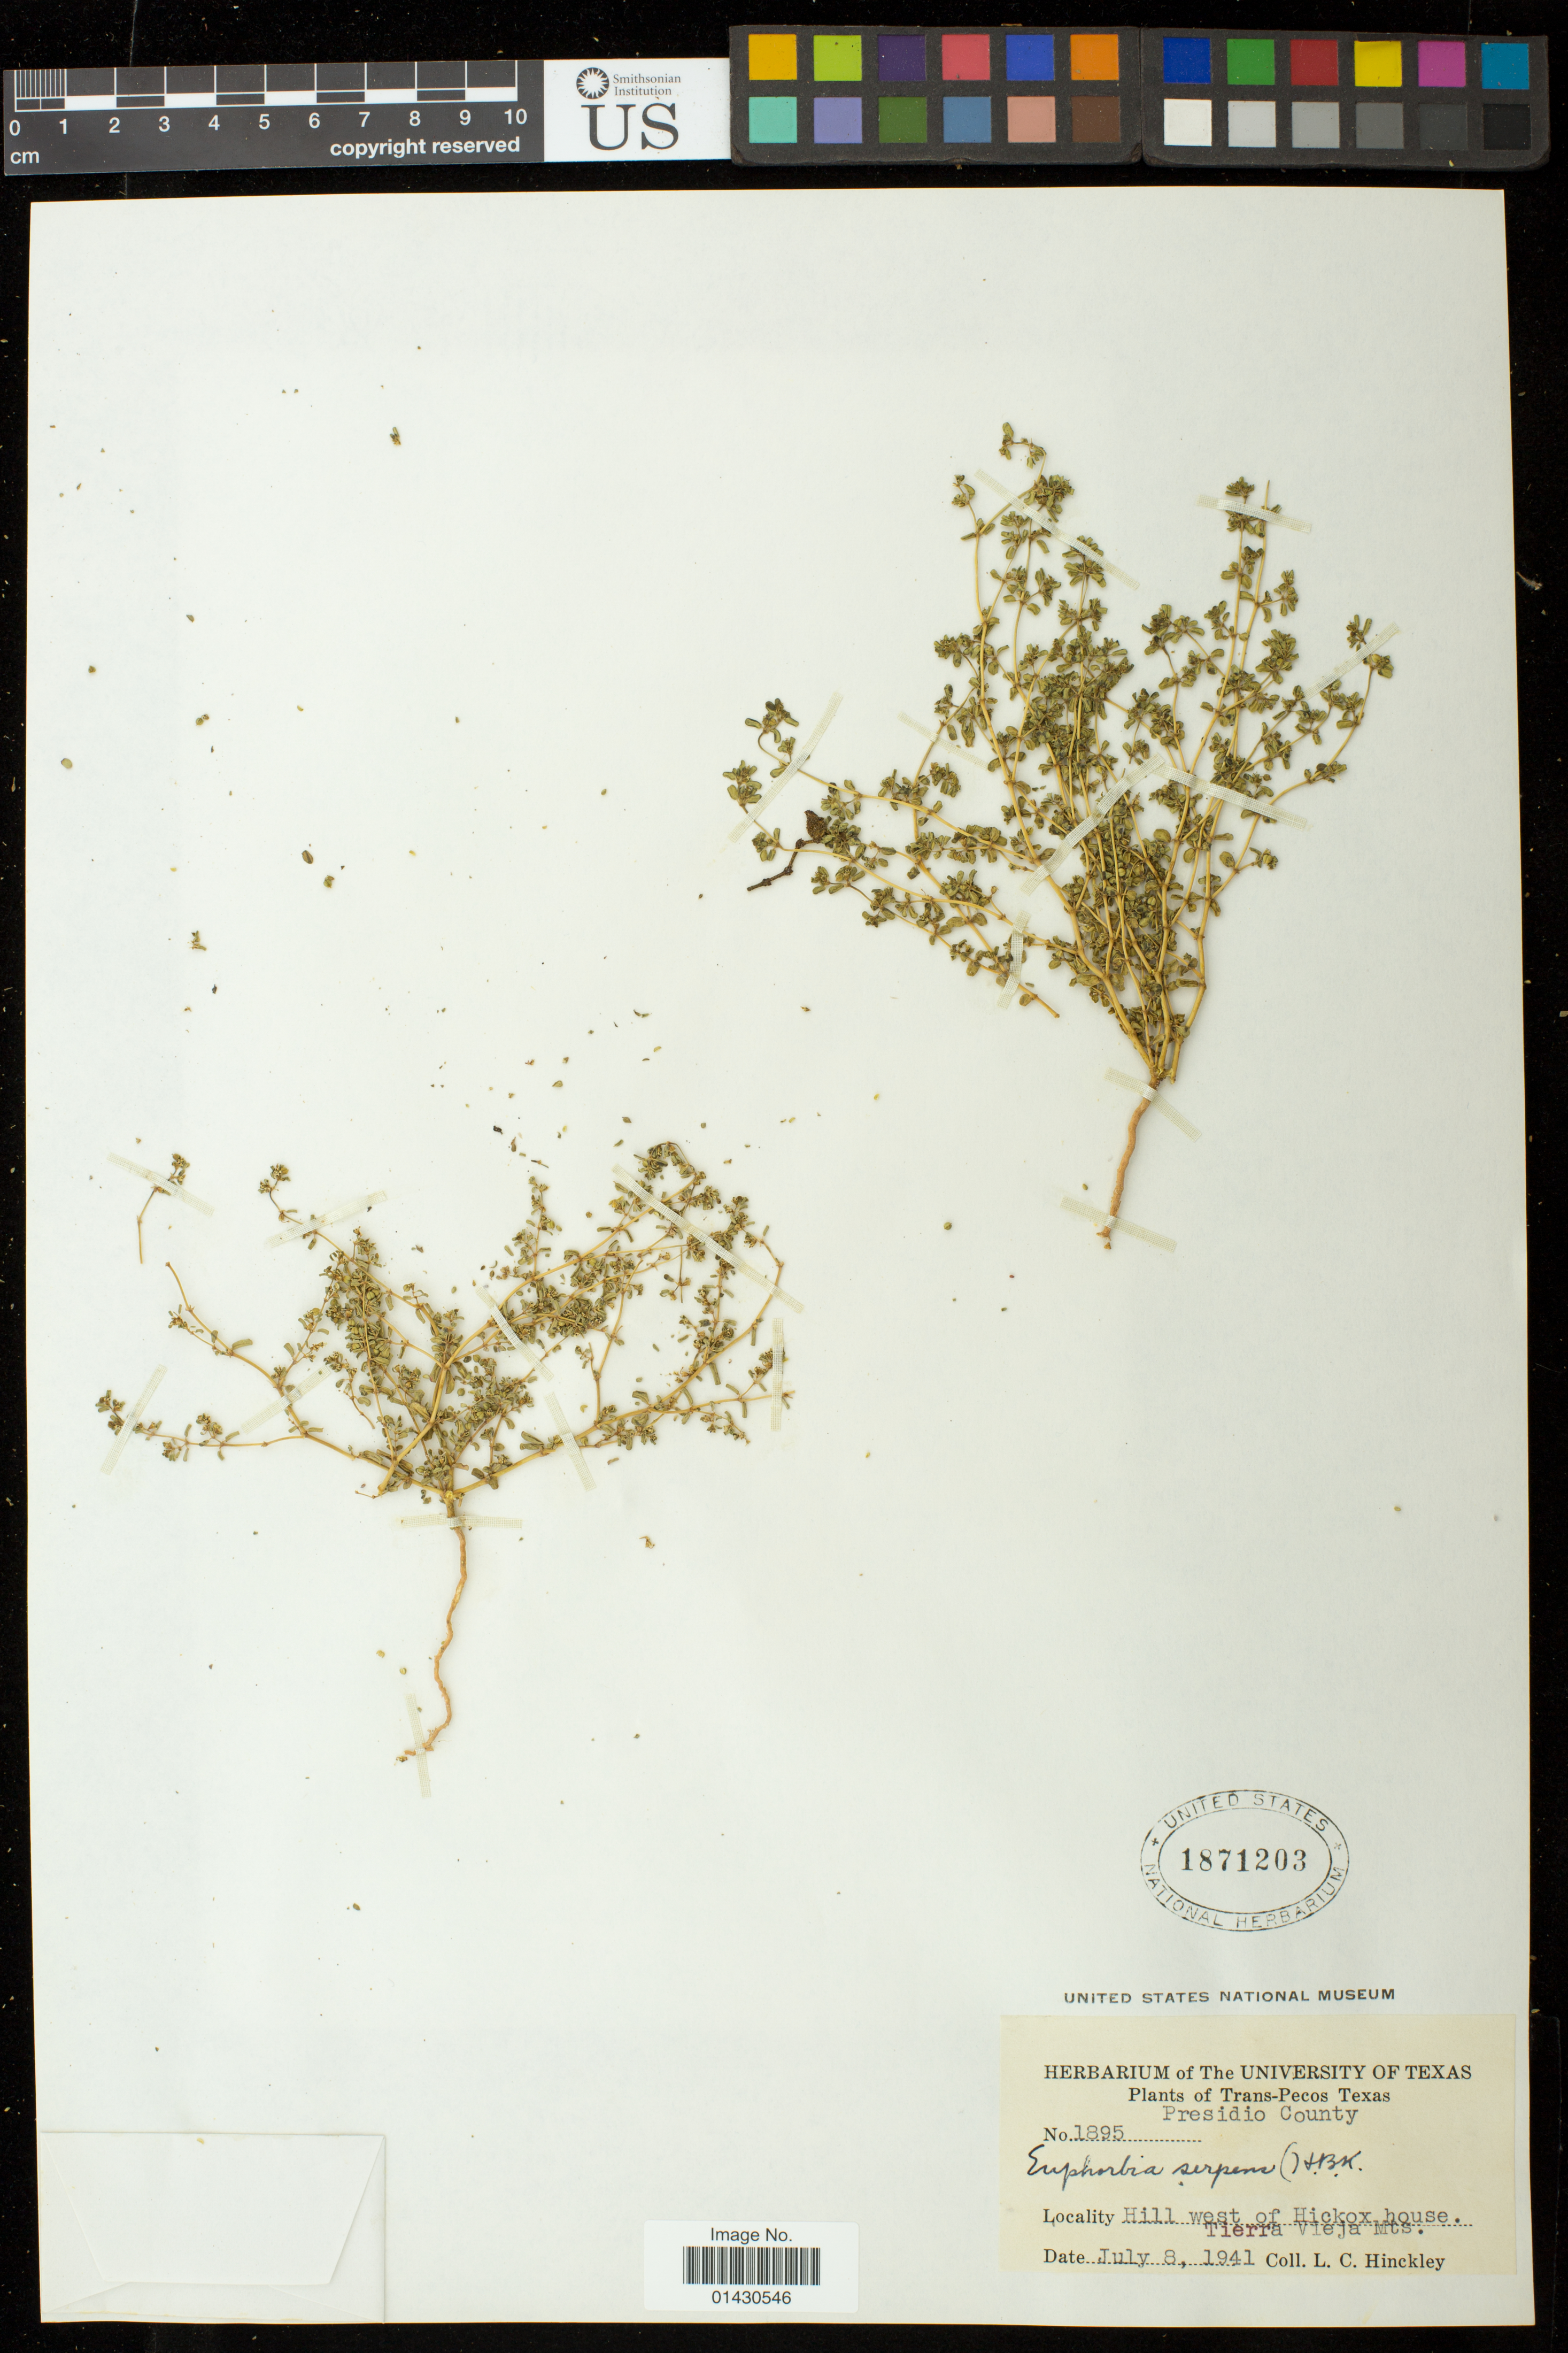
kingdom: Plantae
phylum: Tracheophyta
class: Magnoliopsida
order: Malpighiales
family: Euphorbiaceae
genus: Euphorbia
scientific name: Euphorbia serpens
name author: Kunth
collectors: L. Hinckley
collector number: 1895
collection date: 1941-07-08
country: United States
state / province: Texas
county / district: Presidio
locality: Hill west of Hickox house. Tierra Vieja Mts.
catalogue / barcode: US 1871203